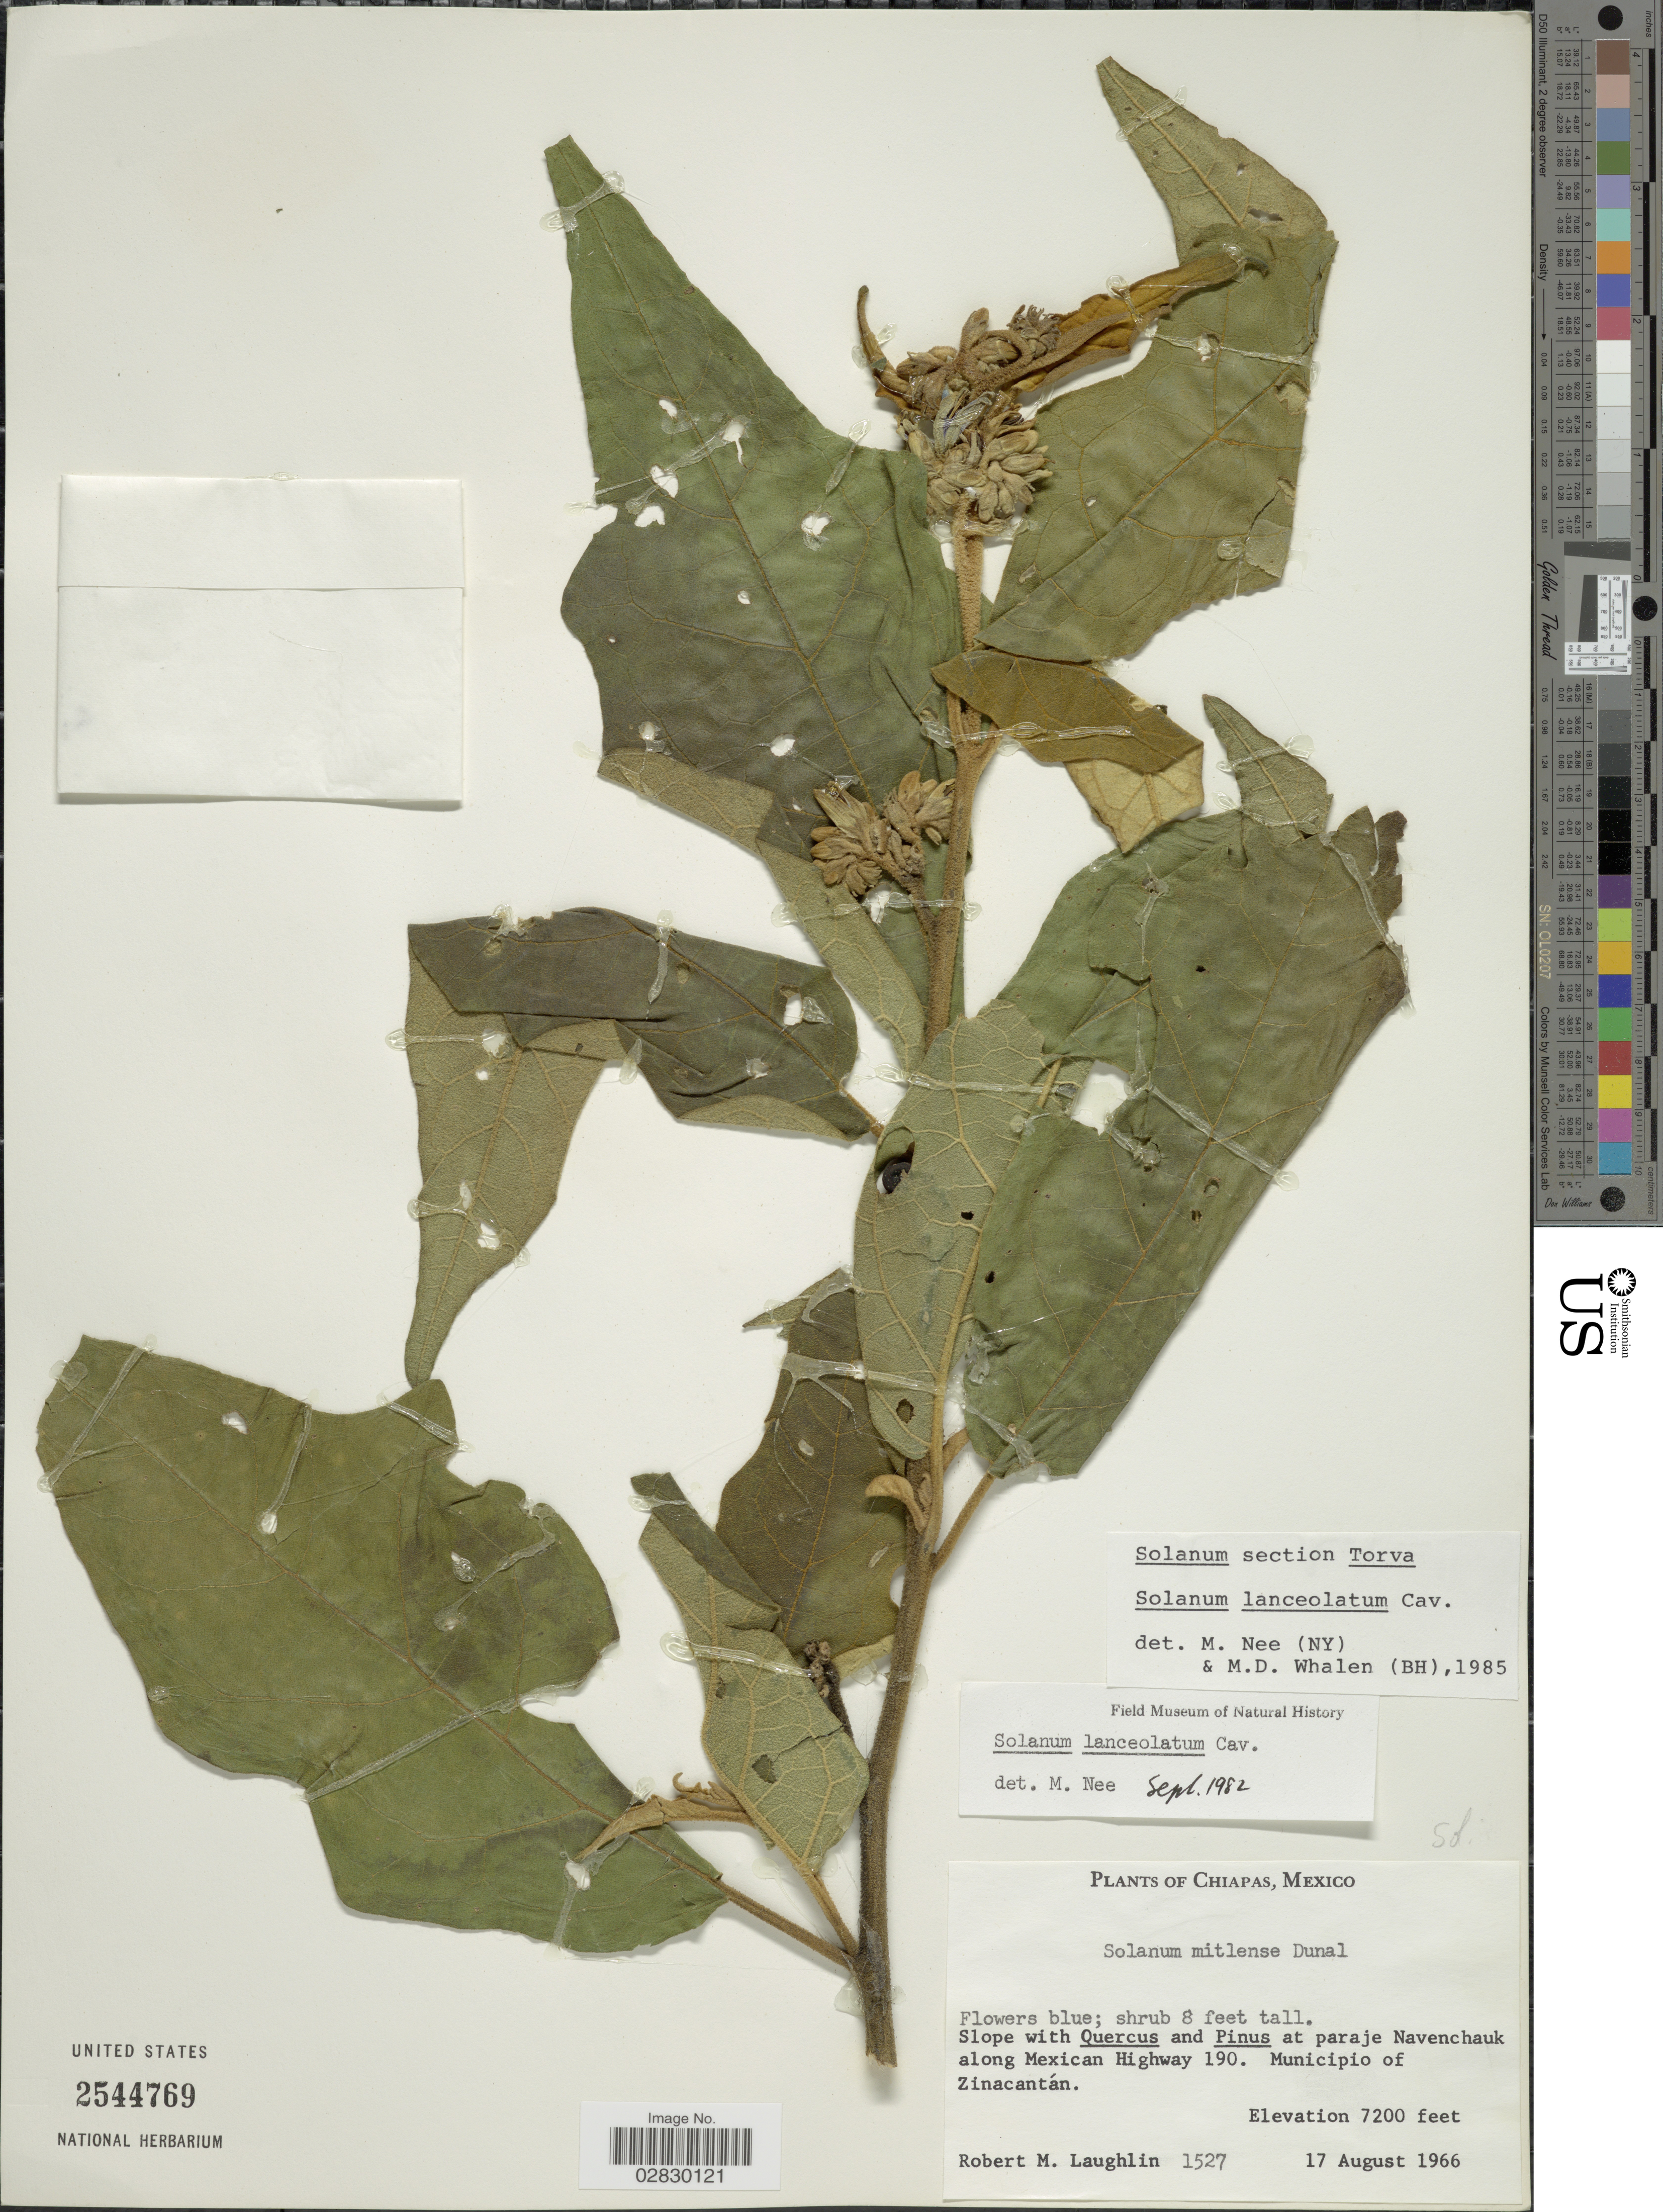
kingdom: Plantae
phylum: Tracheophyta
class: Magnoliopsida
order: Solanales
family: Solanaceae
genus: Solanum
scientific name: Solanum lanceolatum Berthault, nom. illeg.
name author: Berthault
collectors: R. M. Laughlin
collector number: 1527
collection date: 1966-08-17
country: Mexico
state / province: Chiapas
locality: At paraje Navenchauk along Mexican Highway 190. Municipio of Zinacantán.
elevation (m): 2195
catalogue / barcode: US 2544769